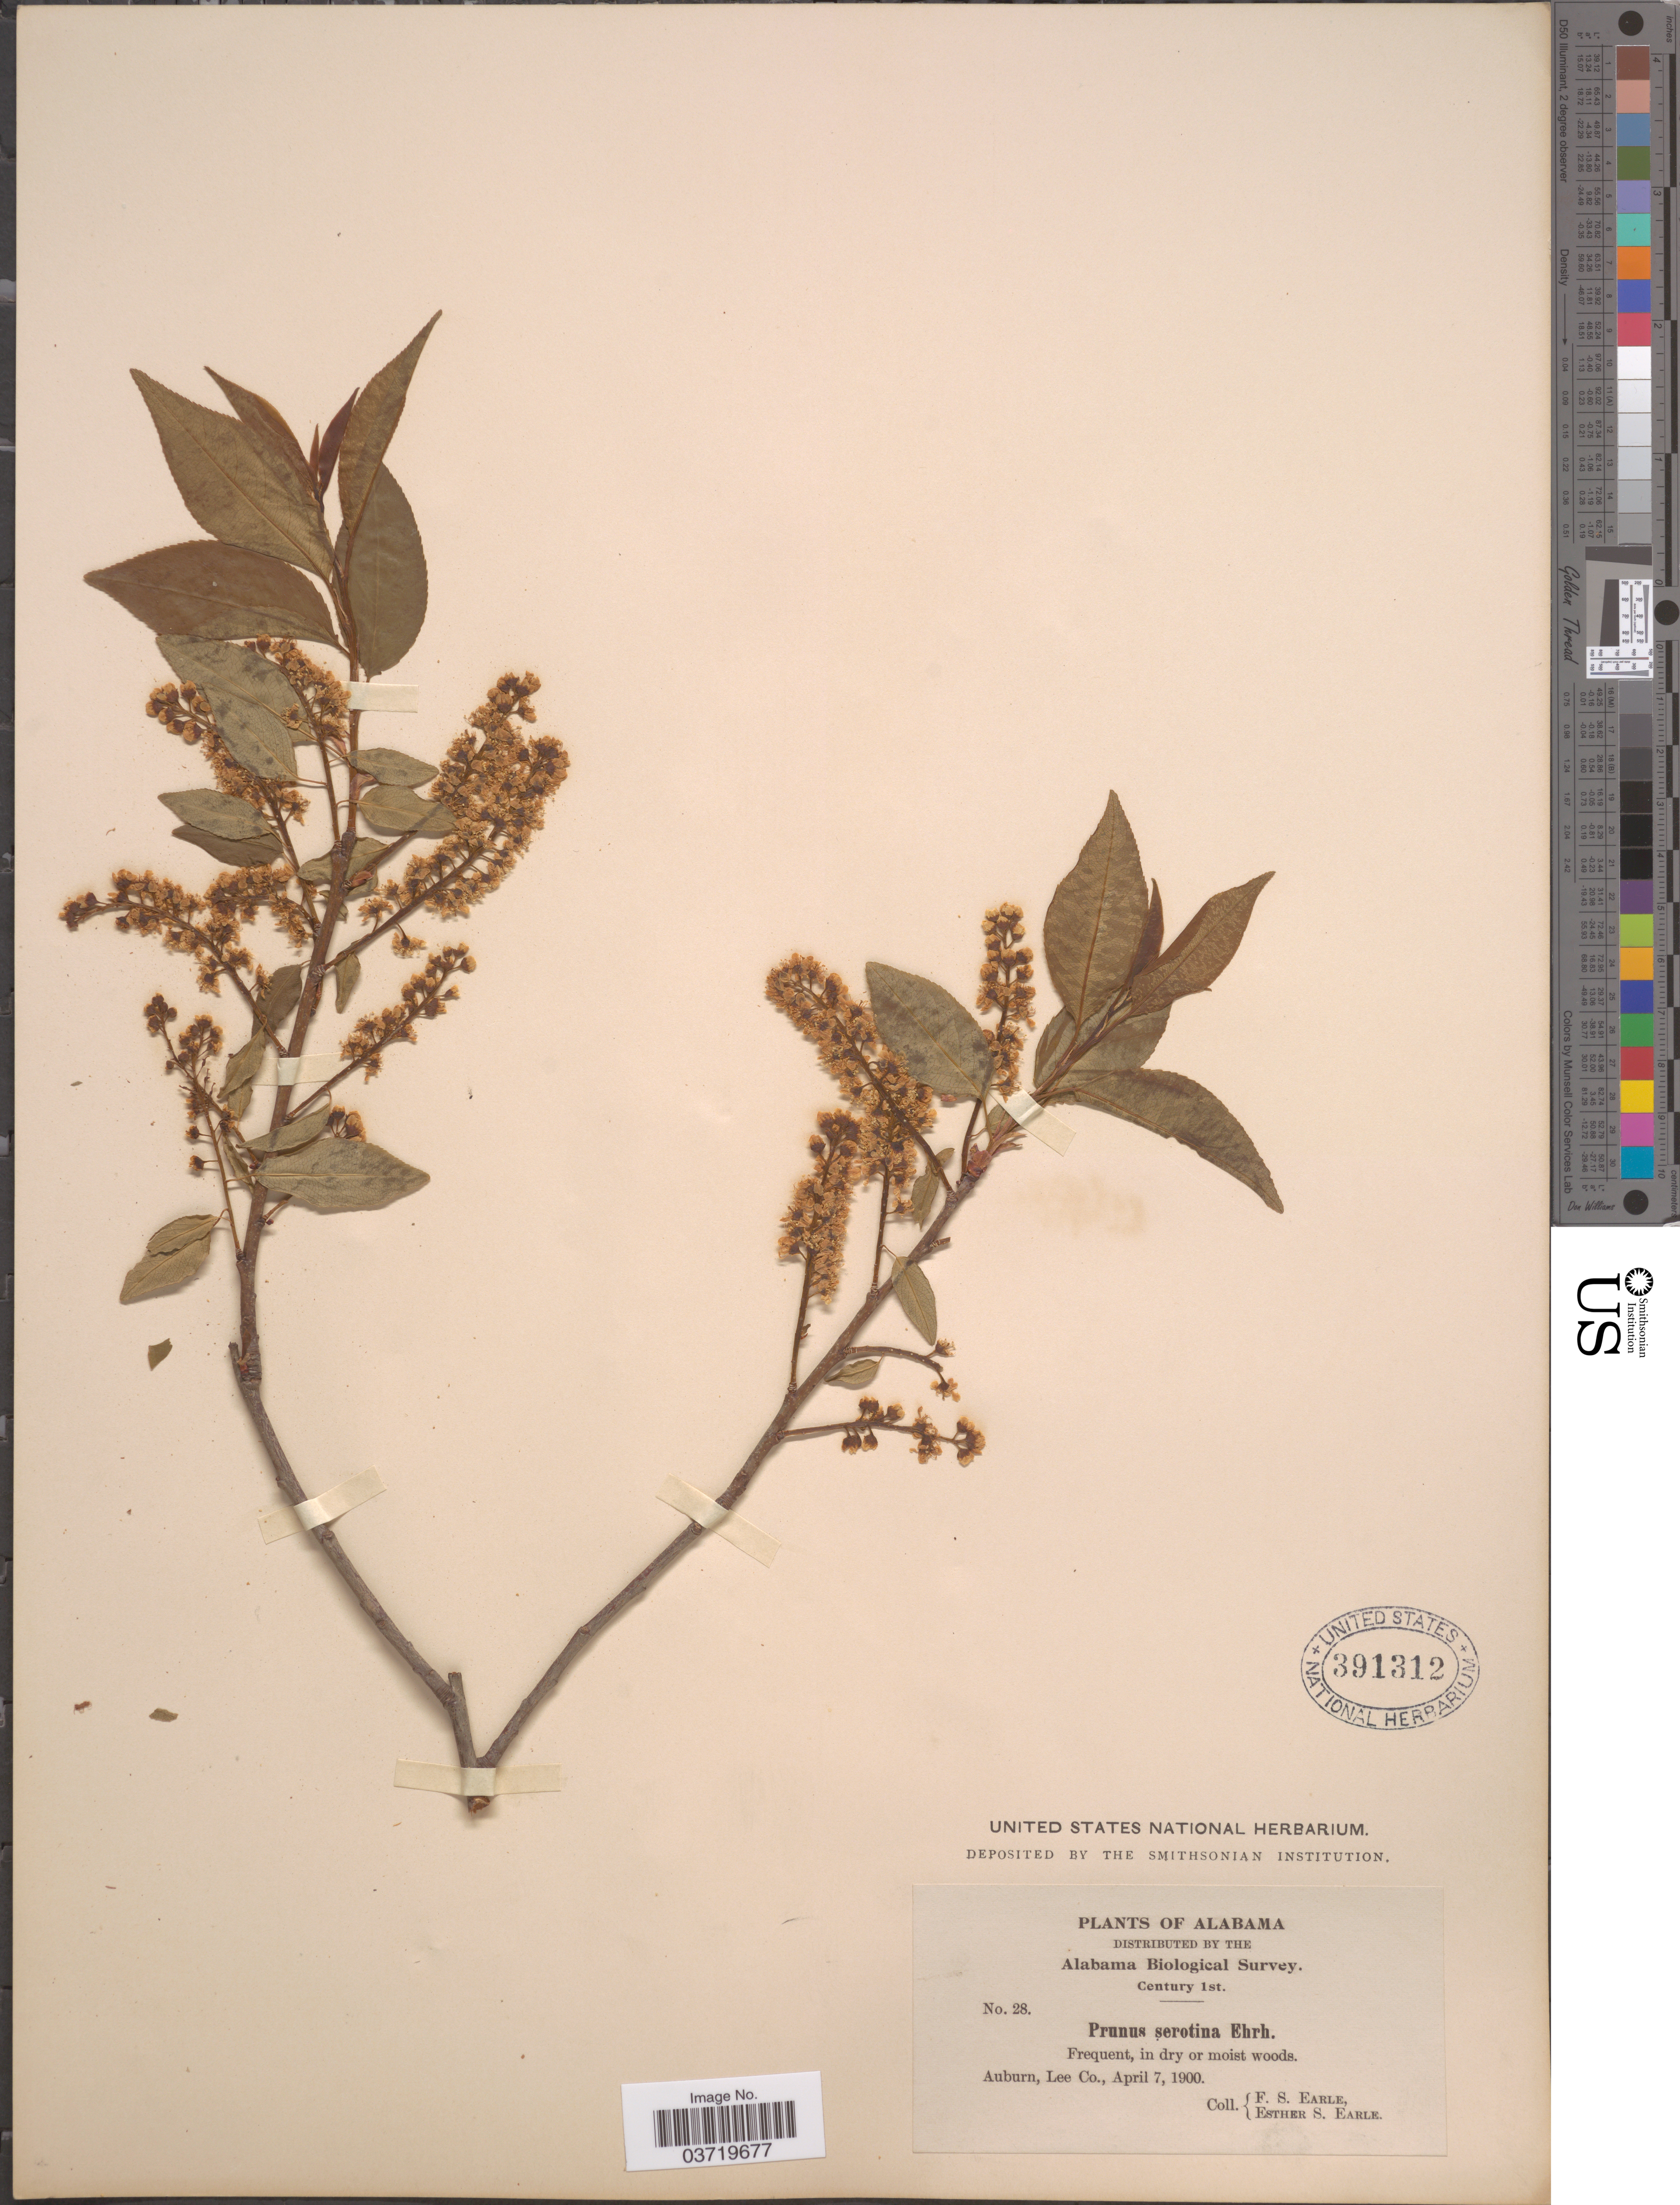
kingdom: Plantae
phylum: Tracheophyta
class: Magnoliopsida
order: Rosales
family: Rosaceae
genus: Prunus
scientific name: Prunus serotina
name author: Ehrh.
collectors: F. S. Earle & E. S. Earle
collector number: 28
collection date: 1900-04-07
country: United States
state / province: Alabama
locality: Auburn, Lee Co.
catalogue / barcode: US 391312